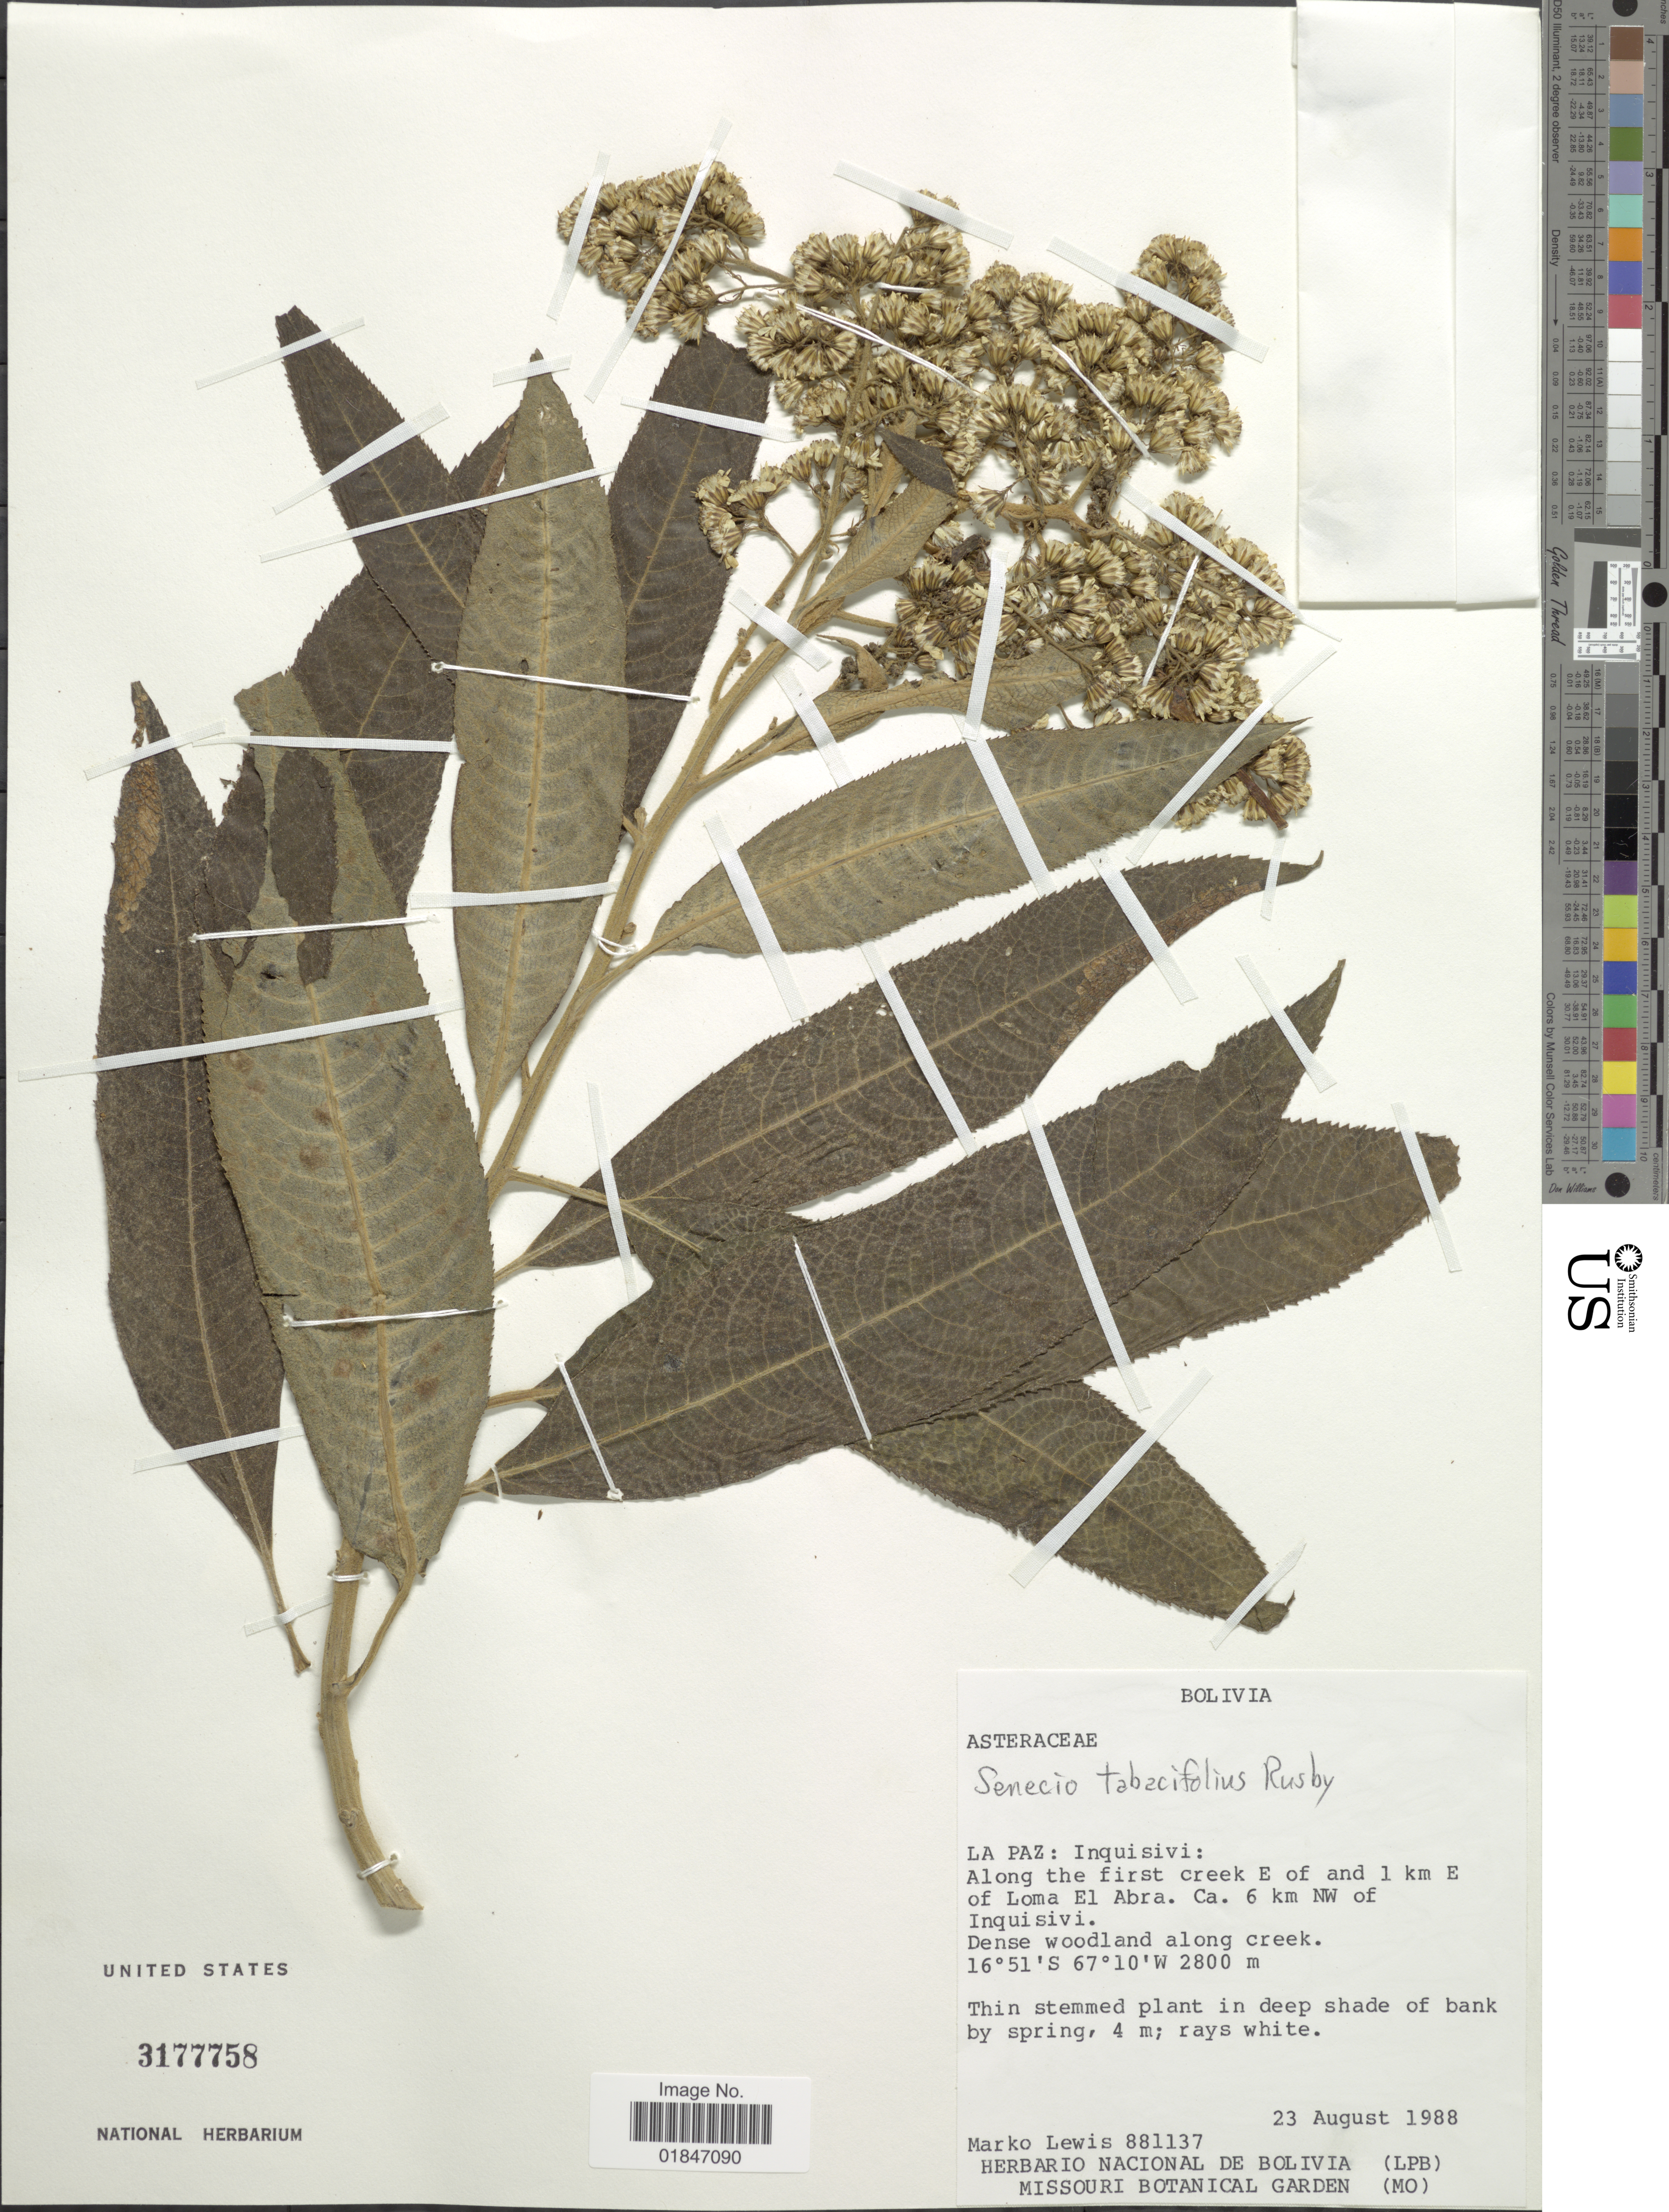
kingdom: Plantae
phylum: Tracheophyta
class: Magnoliopsida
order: Asterales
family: Asteraceae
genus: Dendrophorbium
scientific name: Dendrophorbium tabacifolium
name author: (Rusby) C. Jeffrey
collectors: M. A. Lewis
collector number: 881137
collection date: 1988-08-23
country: Bolivia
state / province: La Paz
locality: La Paz: Inquisivi: Along the first creek E of and 1 km E of Loma El Abra, Ca. 6 km NW of Inquisivi,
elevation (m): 2800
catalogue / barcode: US 3177758